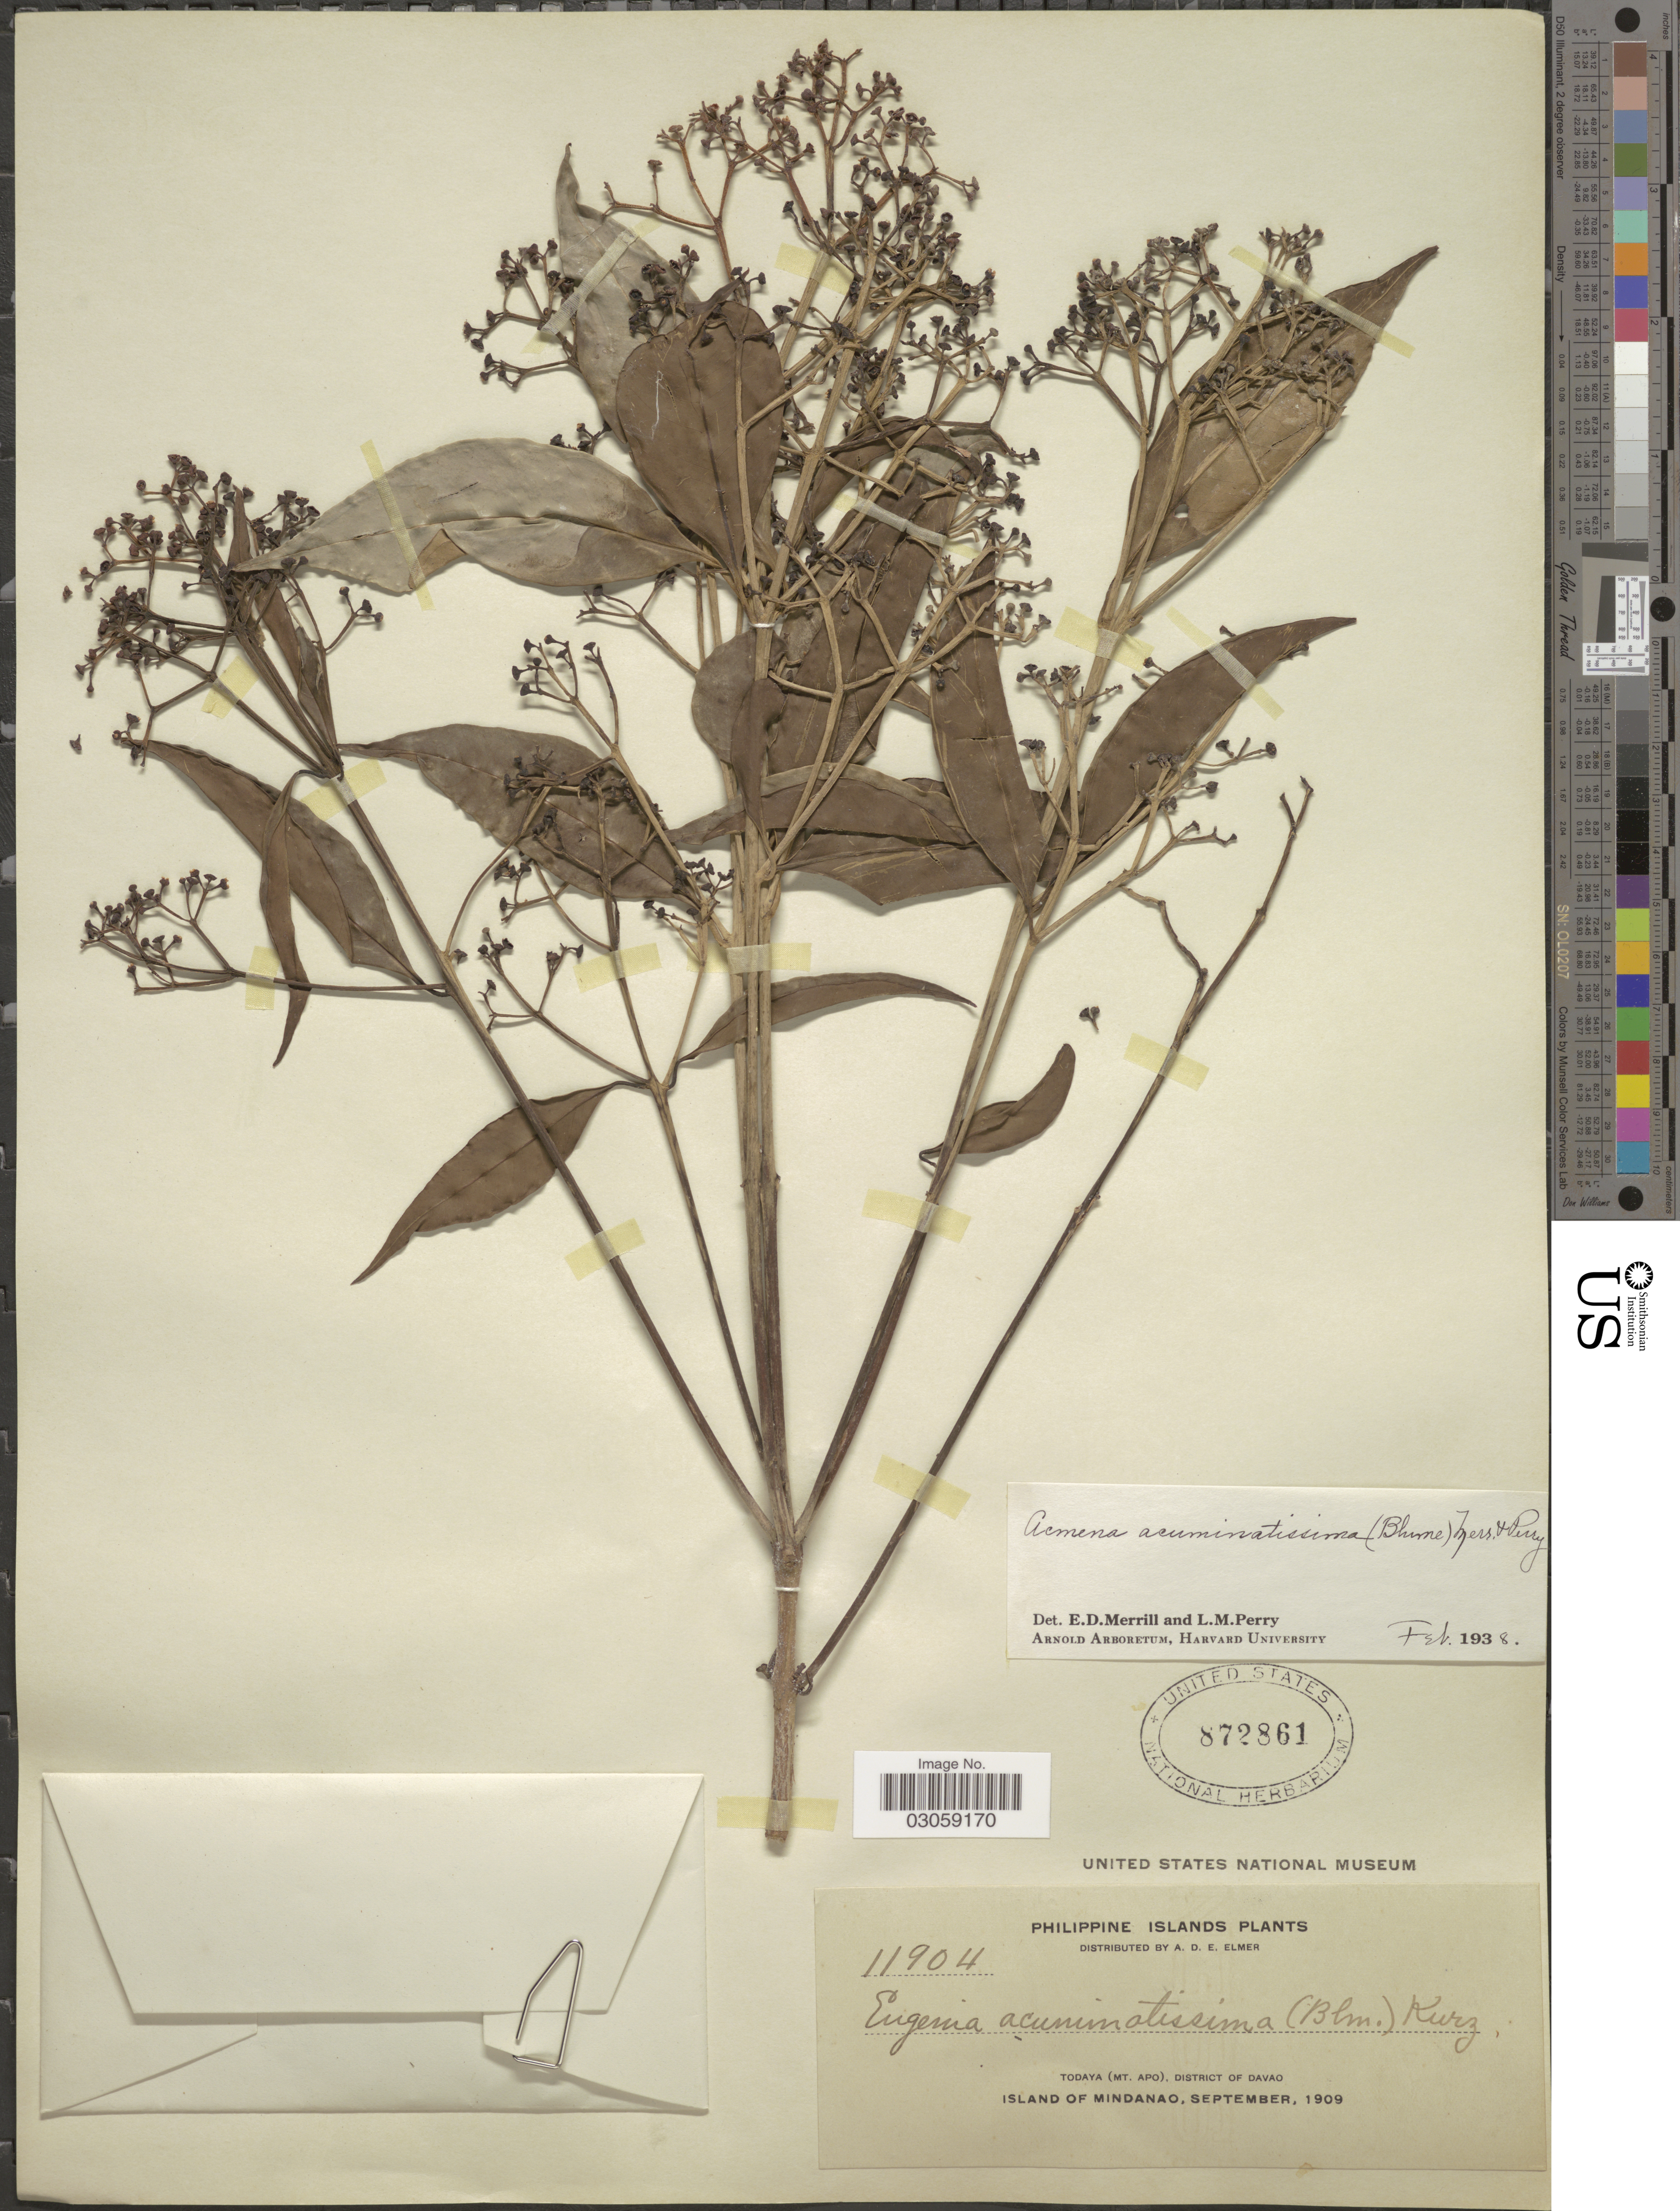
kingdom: Plantae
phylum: Tracheophyta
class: Magnoliopsida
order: Myrtales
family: Myrtaceae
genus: Syzygium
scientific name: Syzygium acuminatissimum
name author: (Blume) DC.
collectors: A. D. E. Elmer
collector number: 11904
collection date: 1909-09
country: Philippines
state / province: Davao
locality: Todaya (Mt. Apo), District of Davao. Island of Mindanao.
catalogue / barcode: US 872861